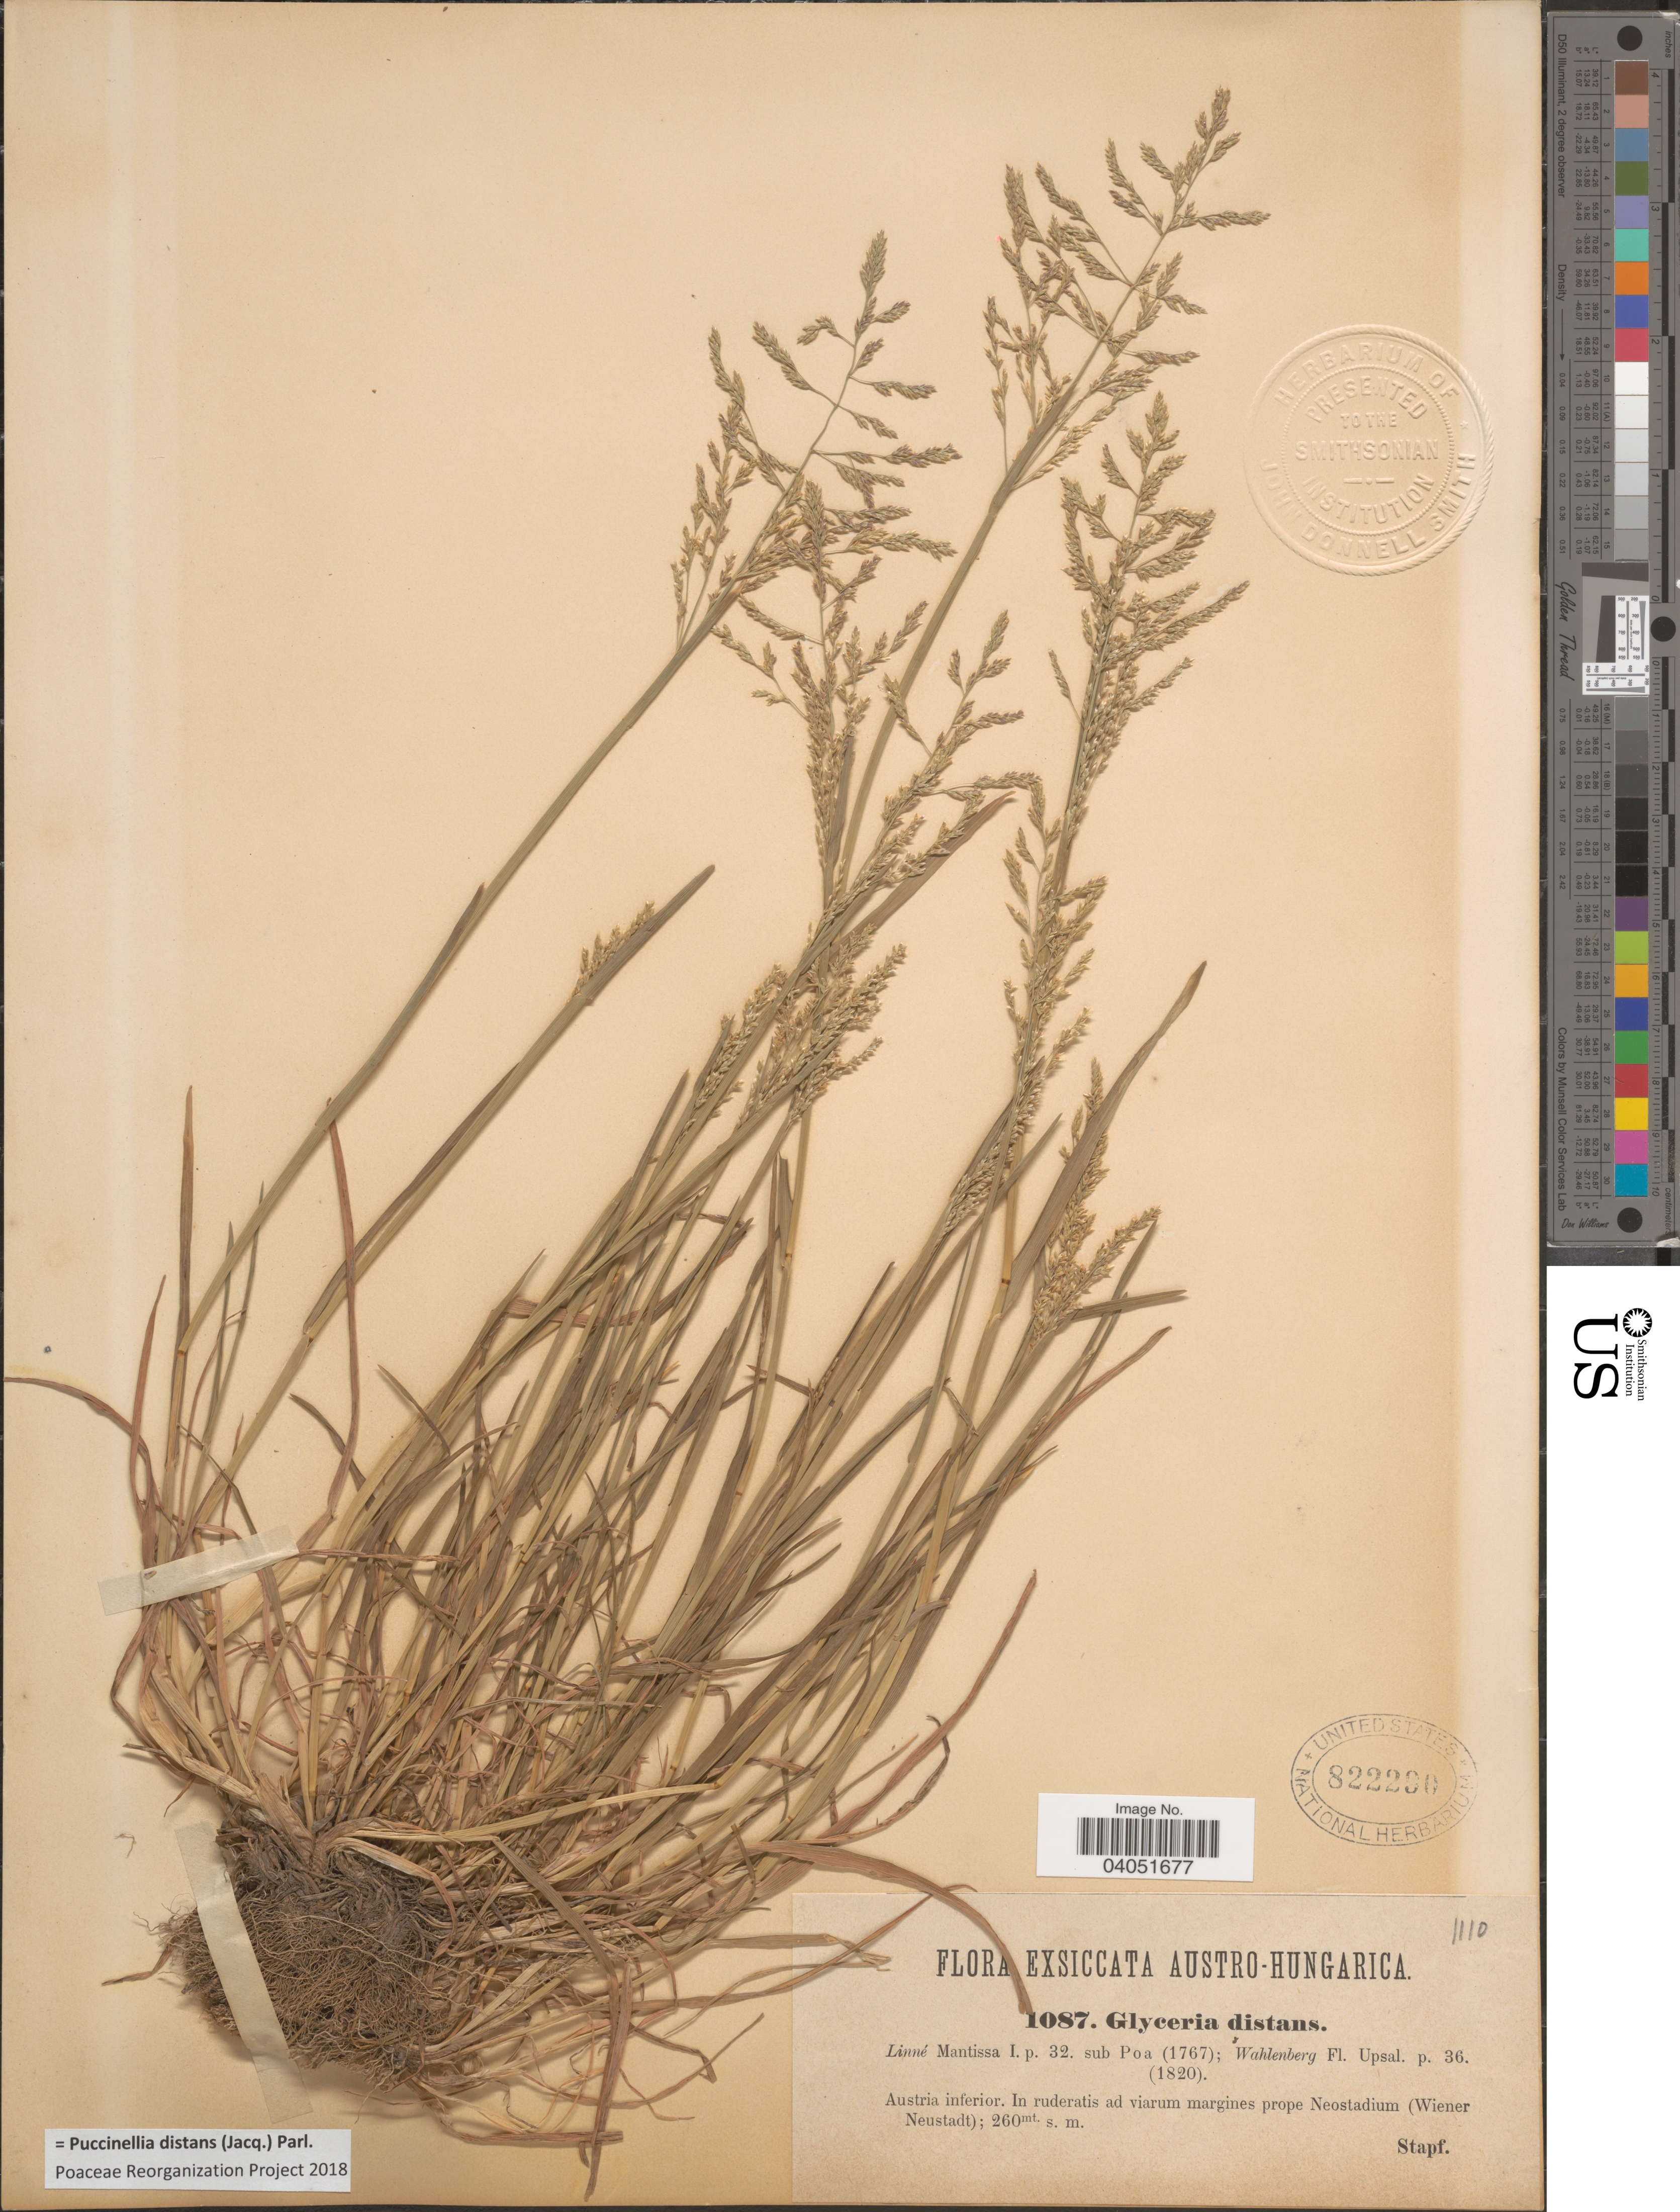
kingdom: Plantae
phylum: Tracheophyta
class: Liliopsida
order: Poales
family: Poaceae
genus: Puccinellia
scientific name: Puccinellia distans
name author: (Jacq.) Parl.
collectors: Stapf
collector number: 1087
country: Austria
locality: Austro-Hungarica. Austria inferior. In ruderatis ad viarum margines prope Neostadium (Wiener Neustadt).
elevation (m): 260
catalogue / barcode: US 822290